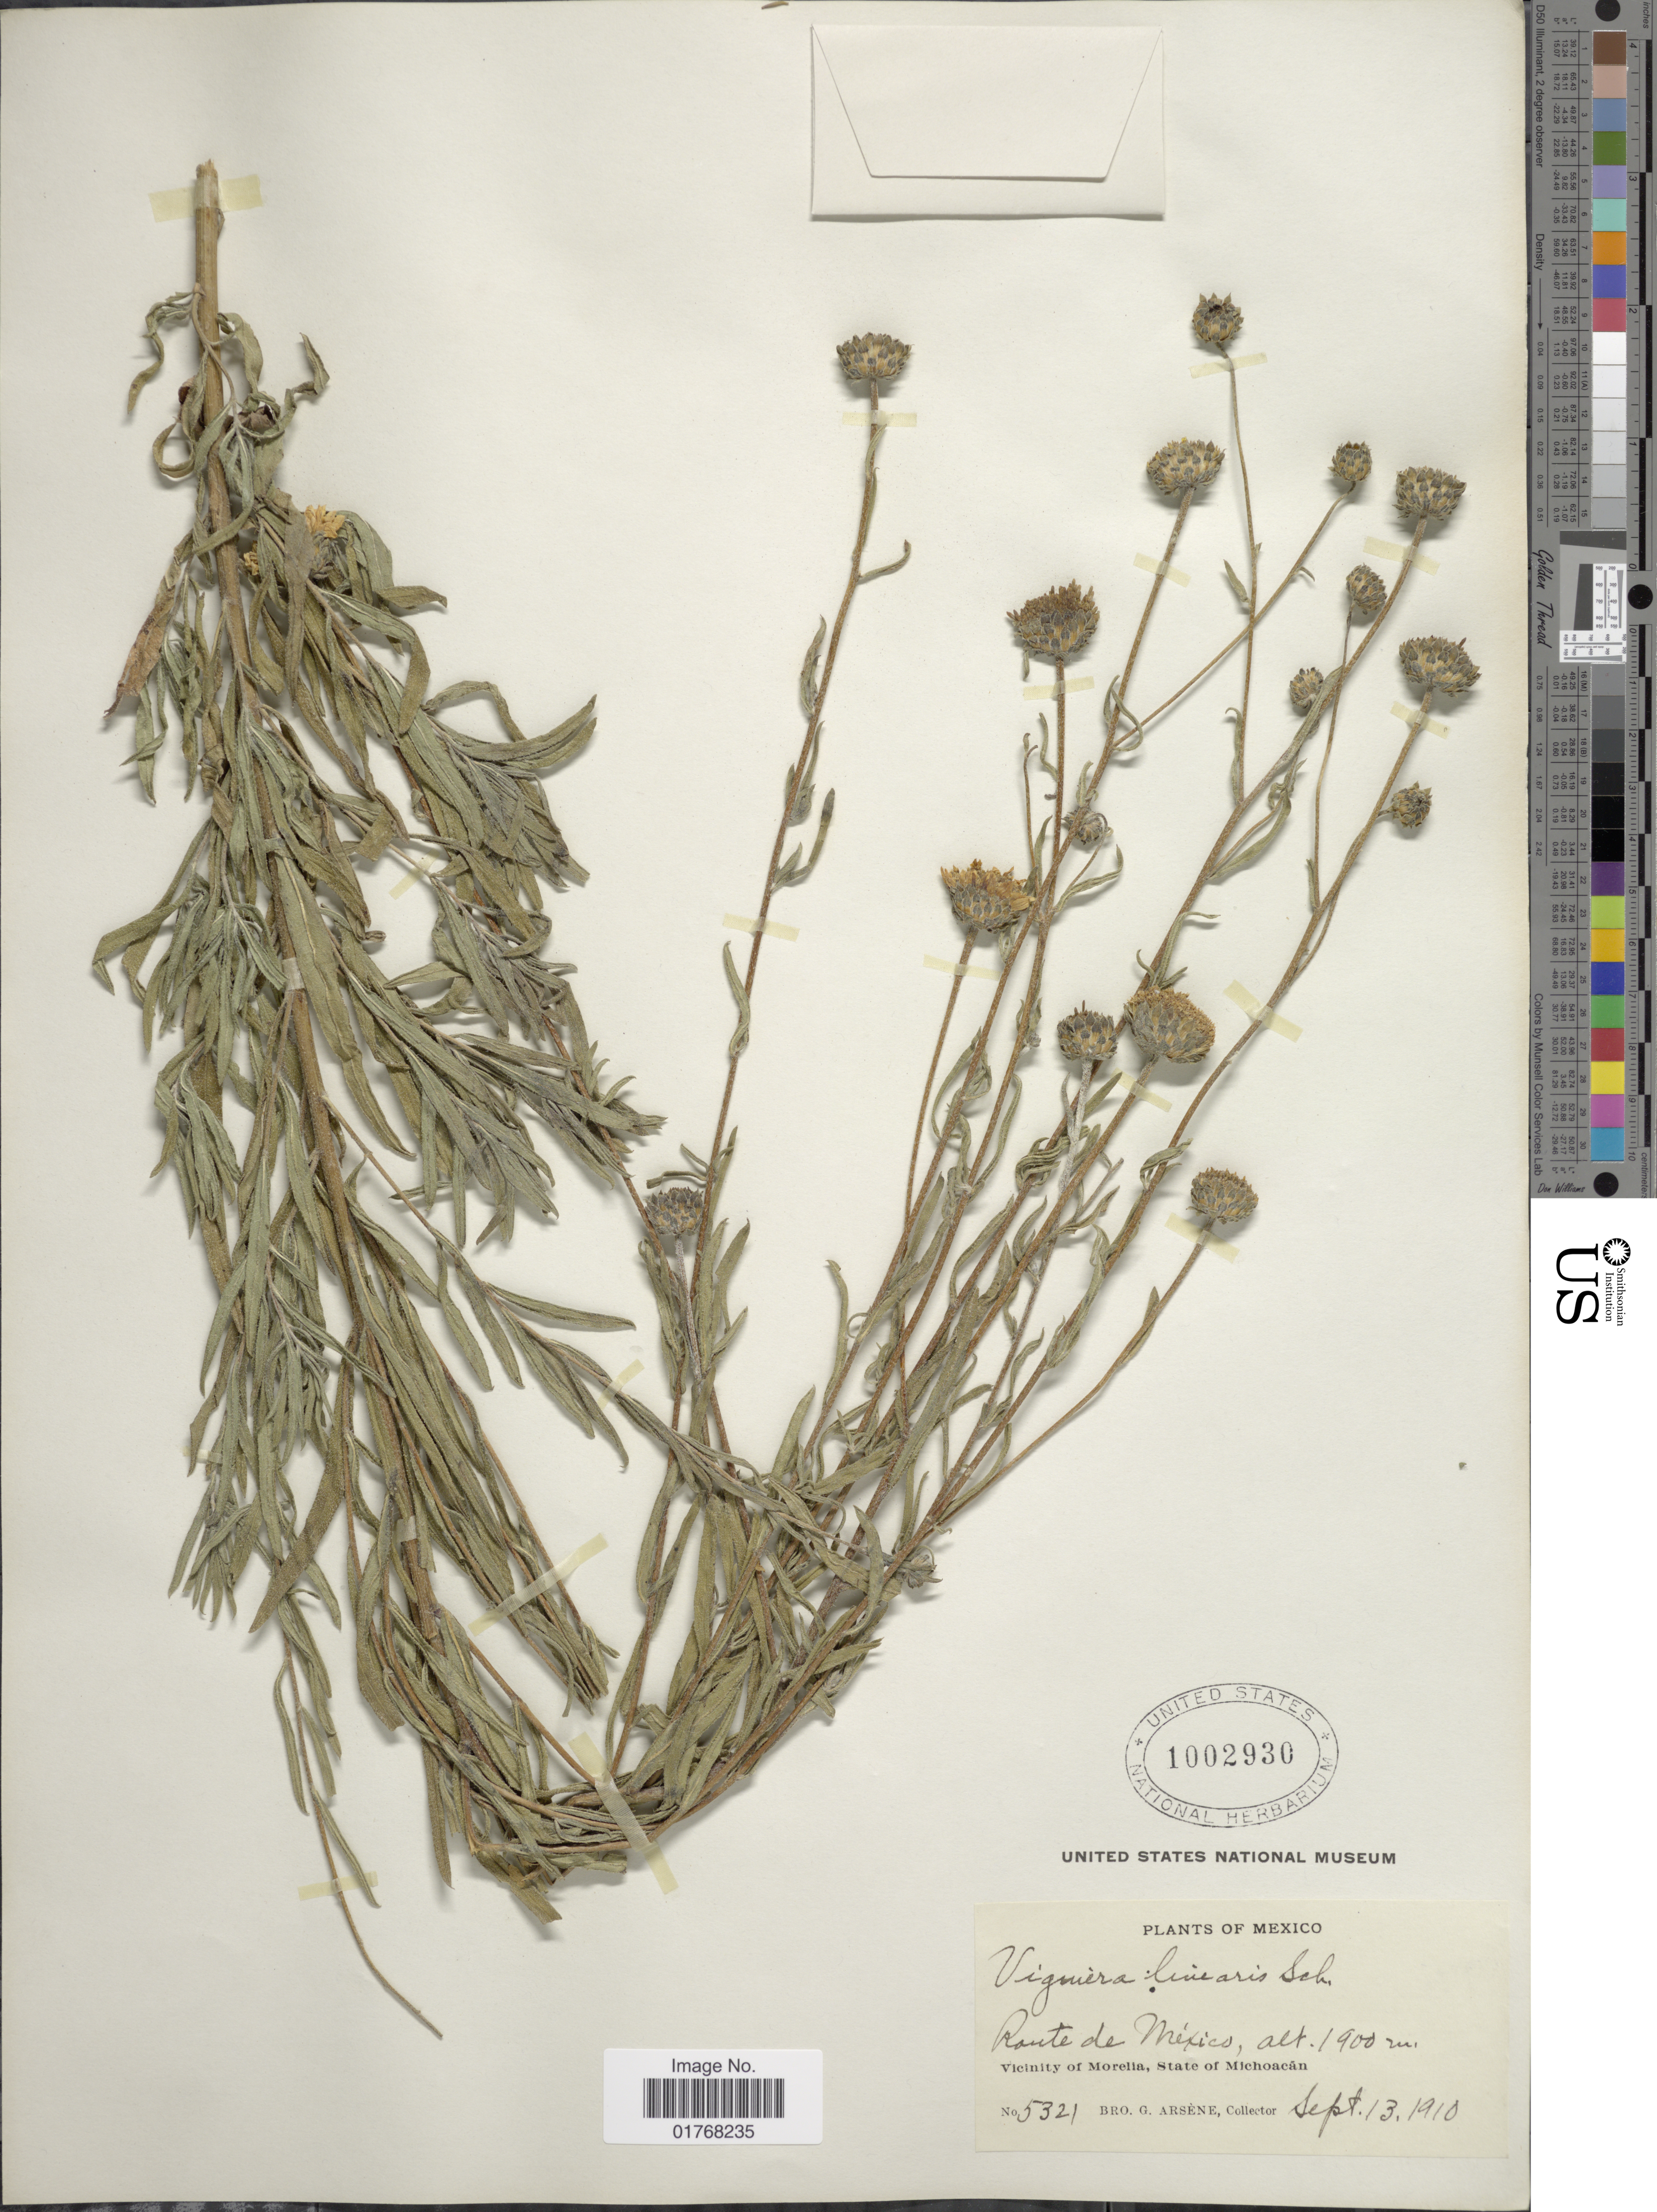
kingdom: Plantae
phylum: Tracheophyta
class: Magnoliopsida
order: Asterales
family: Asteraceae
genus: Viguiera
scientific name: Viguiera linearis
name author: (Cav.) Sch. Bip. & Hemsl.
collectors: Bro. G. Arsène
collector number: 5321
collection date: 1910-09-13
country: Mexico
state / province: Michoacán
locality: Route de México, Vicinity of Morelia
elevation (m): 1900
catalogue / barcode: US 1002930